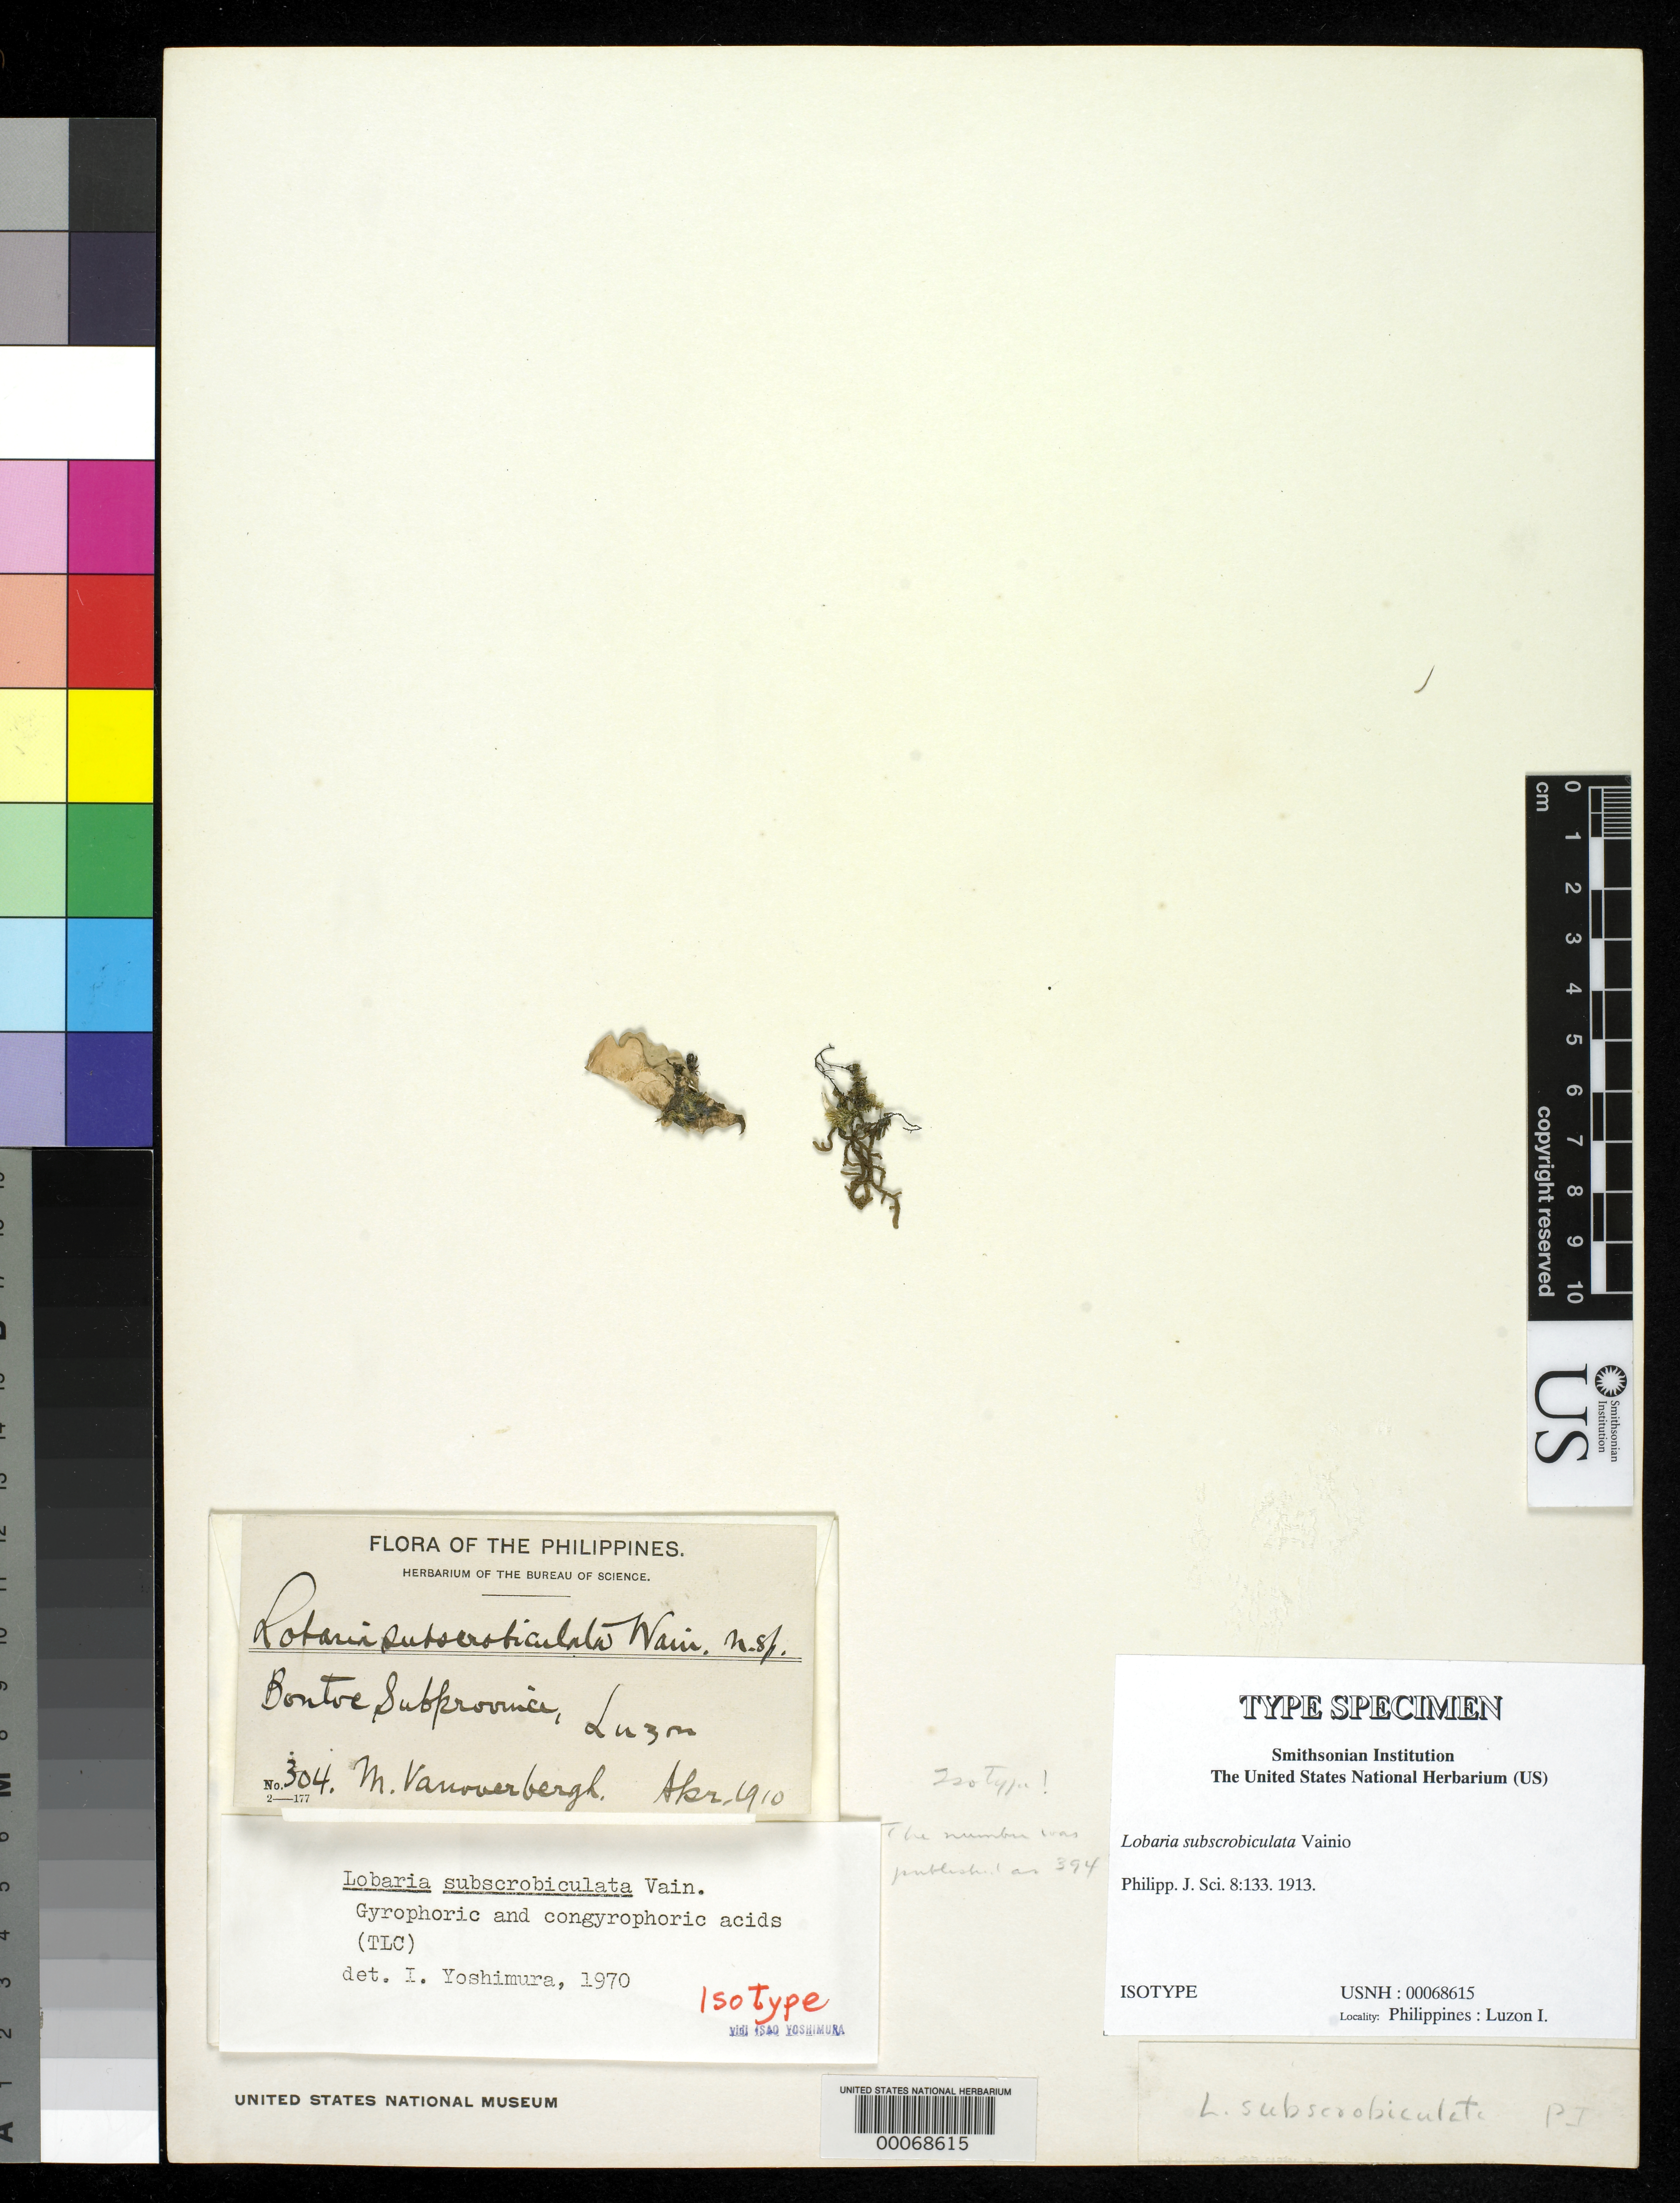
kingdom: Fungi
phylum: Ascomycota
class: Lecanoromycetes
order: Peltigerales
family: Lobariaceae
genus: Lobaria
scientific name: Lobaria subscrobiculata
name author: Vain.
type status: Isotype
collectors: M. Vanoverbergh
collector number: Bur. Sci. 304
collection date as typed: Apr 1910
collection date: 1910-04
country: Philippines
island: Luzon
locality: Bontoe.